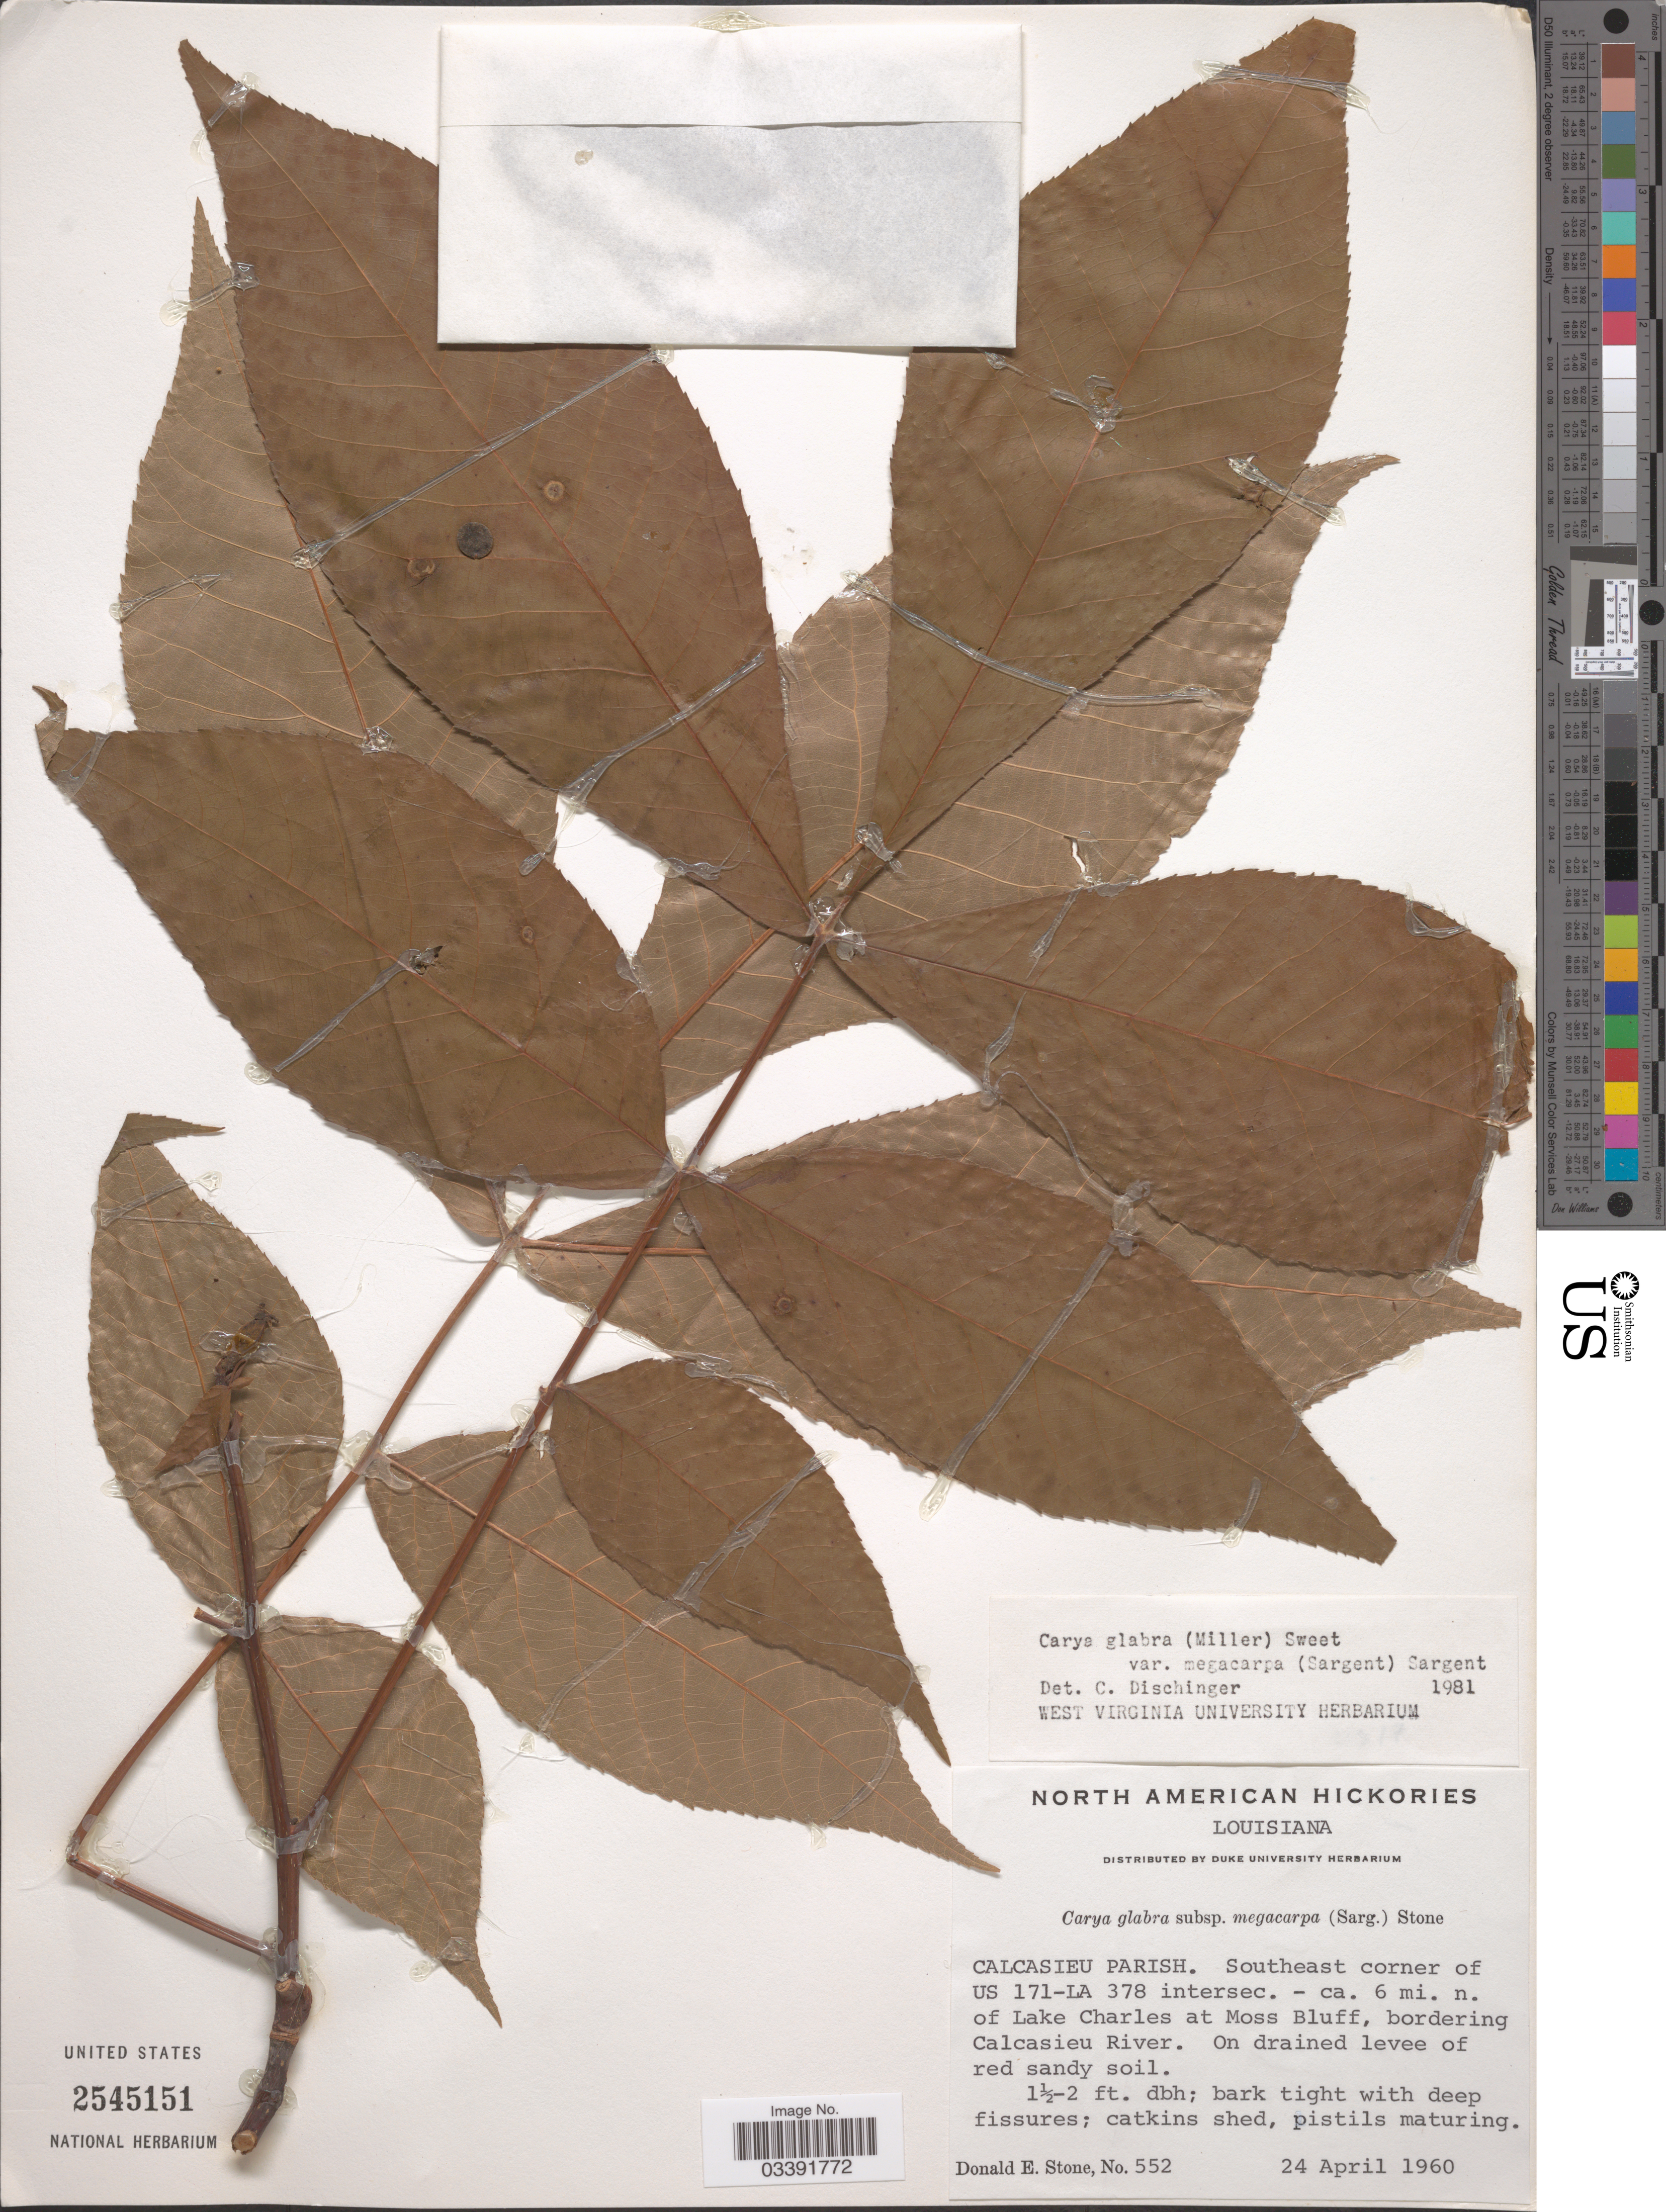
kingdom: Plantae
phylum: Tracheophyta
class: Magnoliopsida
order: Fagales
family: Juglandaceae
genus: Carya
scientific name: Carya glabra var. megacarpa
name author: (Sarg.) Sarg.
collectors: D. Stone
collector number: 552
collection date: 1960-04-24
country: United States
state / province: Louisiana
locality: Calcasieu Parish. Southeast corner of US 171-LA 378 intersec. - ca. 6 mi. n. of Lake Charles at Moss Bluff, bordering Calcasieu River.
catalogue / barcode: US 2545151